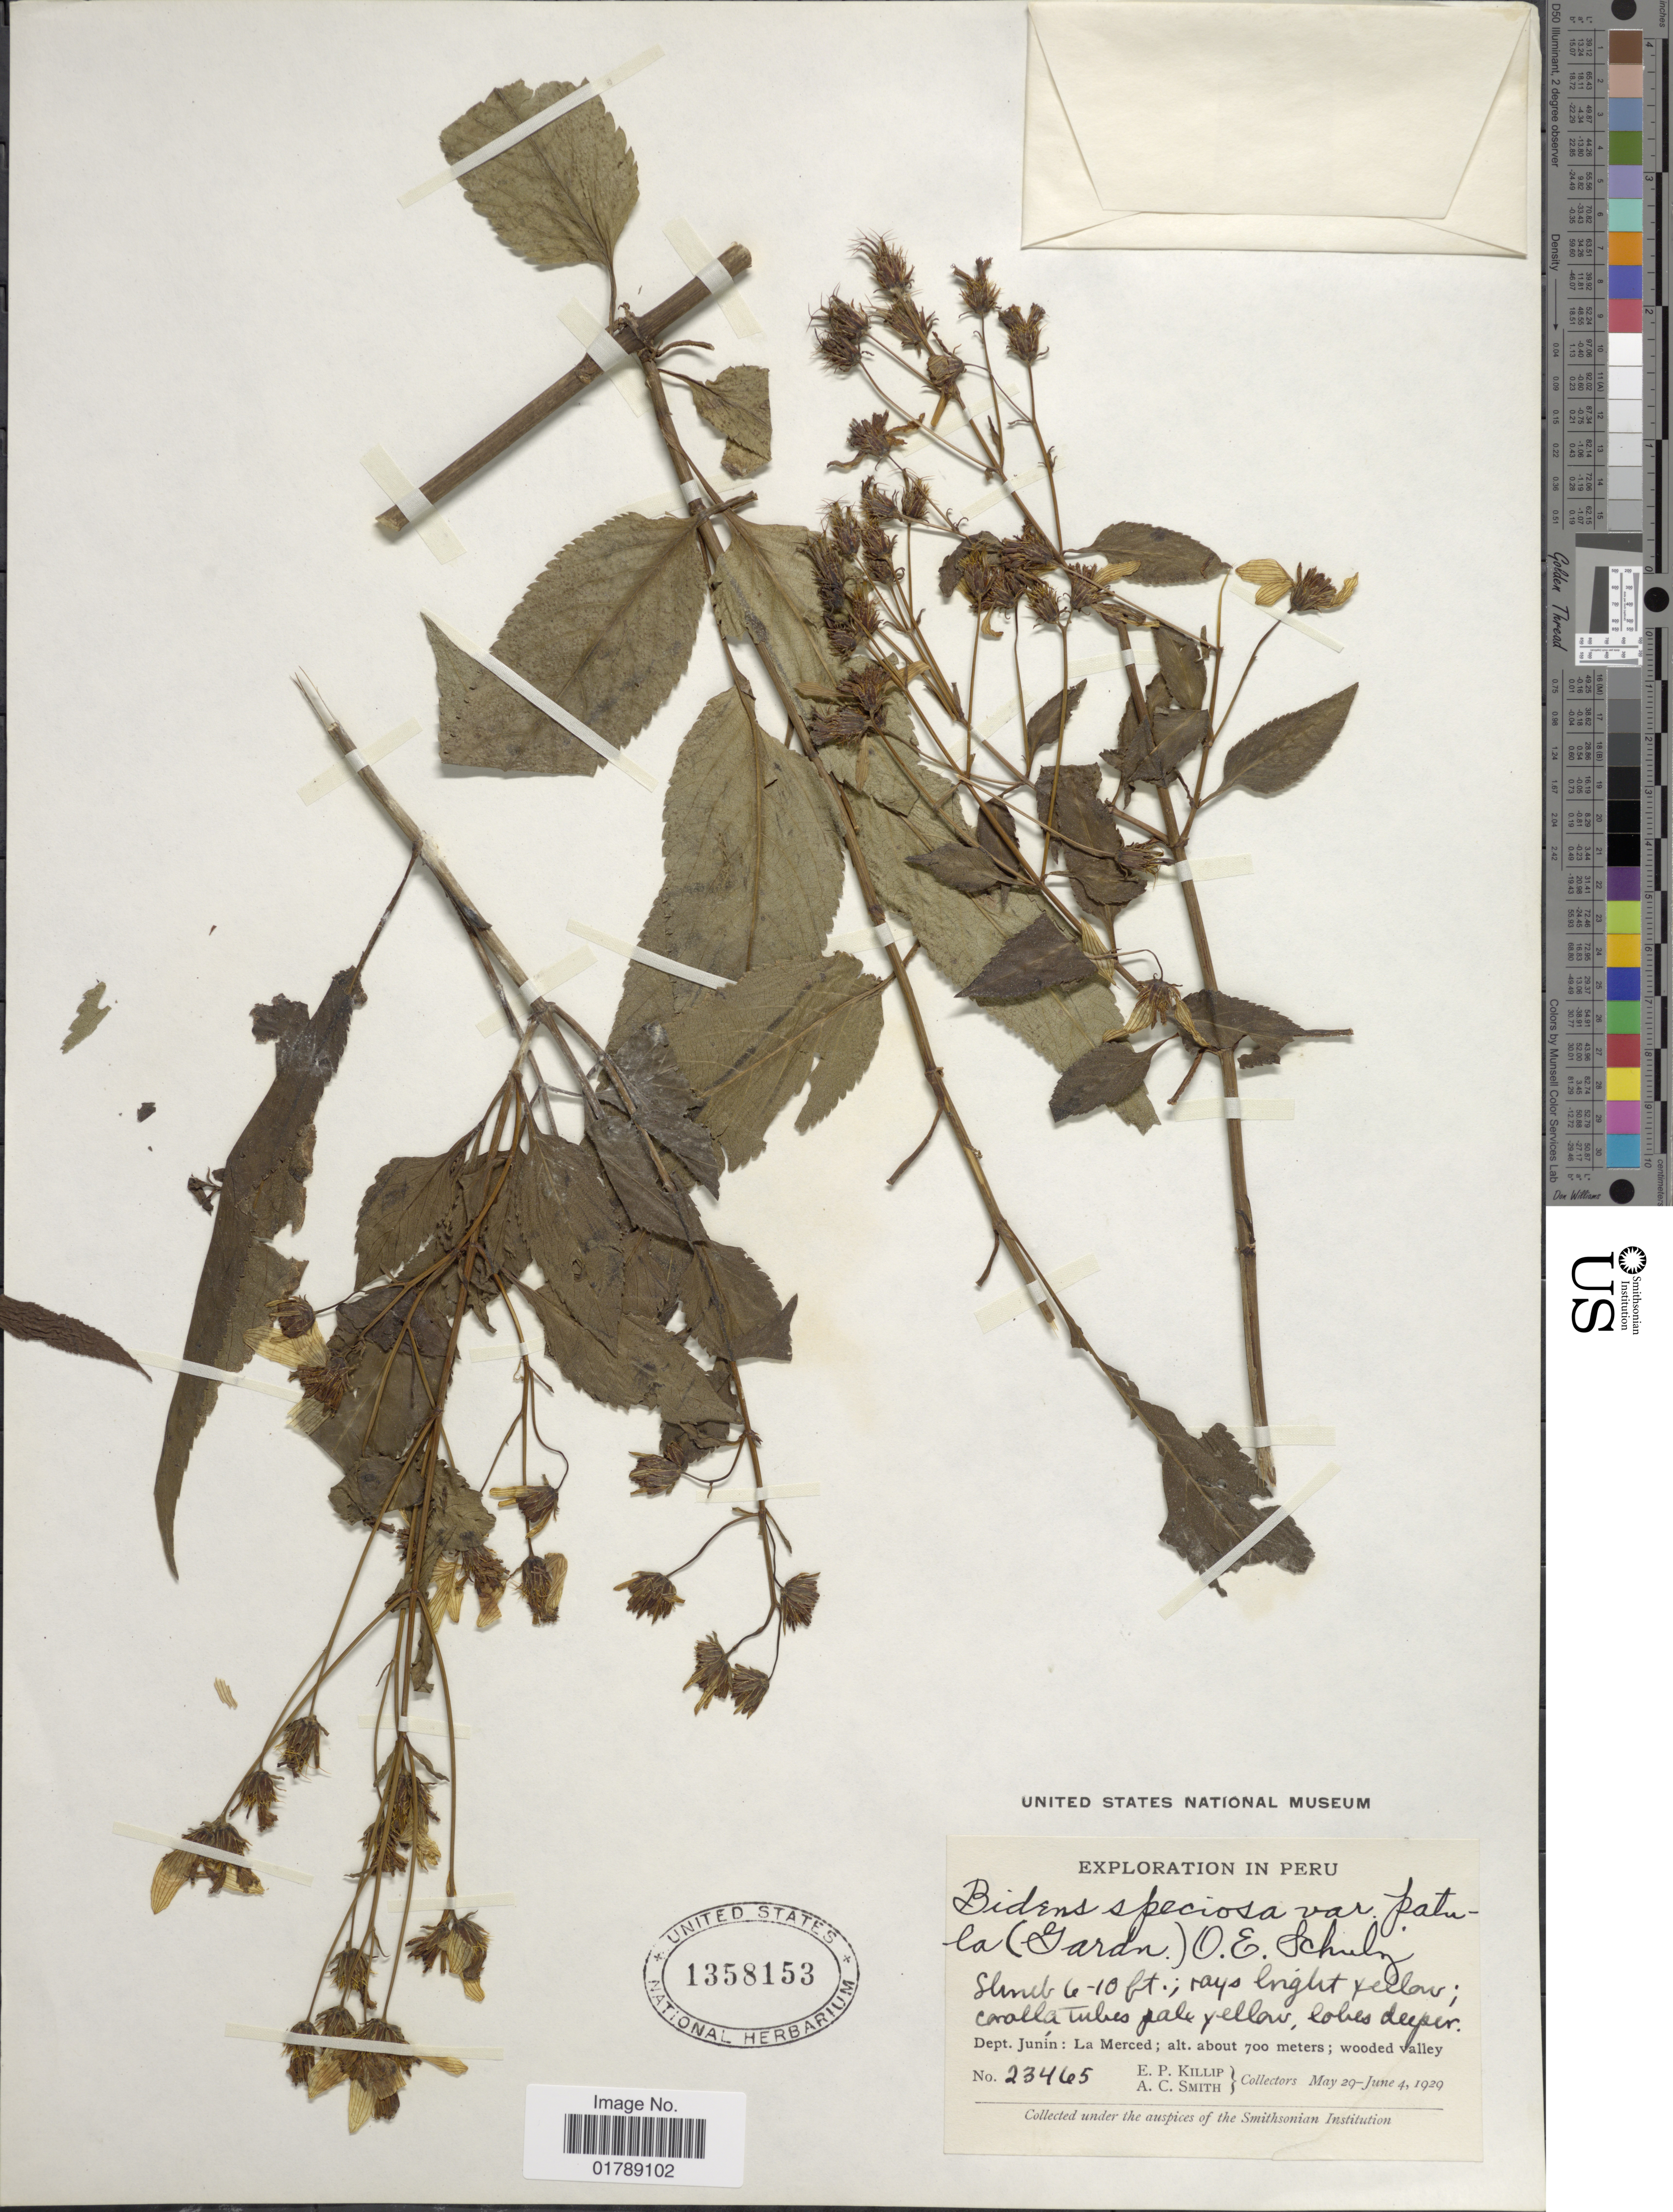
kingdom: Plantae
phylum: Tracheophyta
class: Magnoliopsida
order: Asterales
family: Asteraceae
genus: Bidens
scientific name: Bidens speciosa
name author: Parish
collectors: E. P. Killip & A. C. Smith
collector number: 23465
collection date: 1929-05-29/1929-06-04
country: Peru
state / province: Junín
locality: La Merced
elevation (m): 700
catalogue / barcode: US 1358153